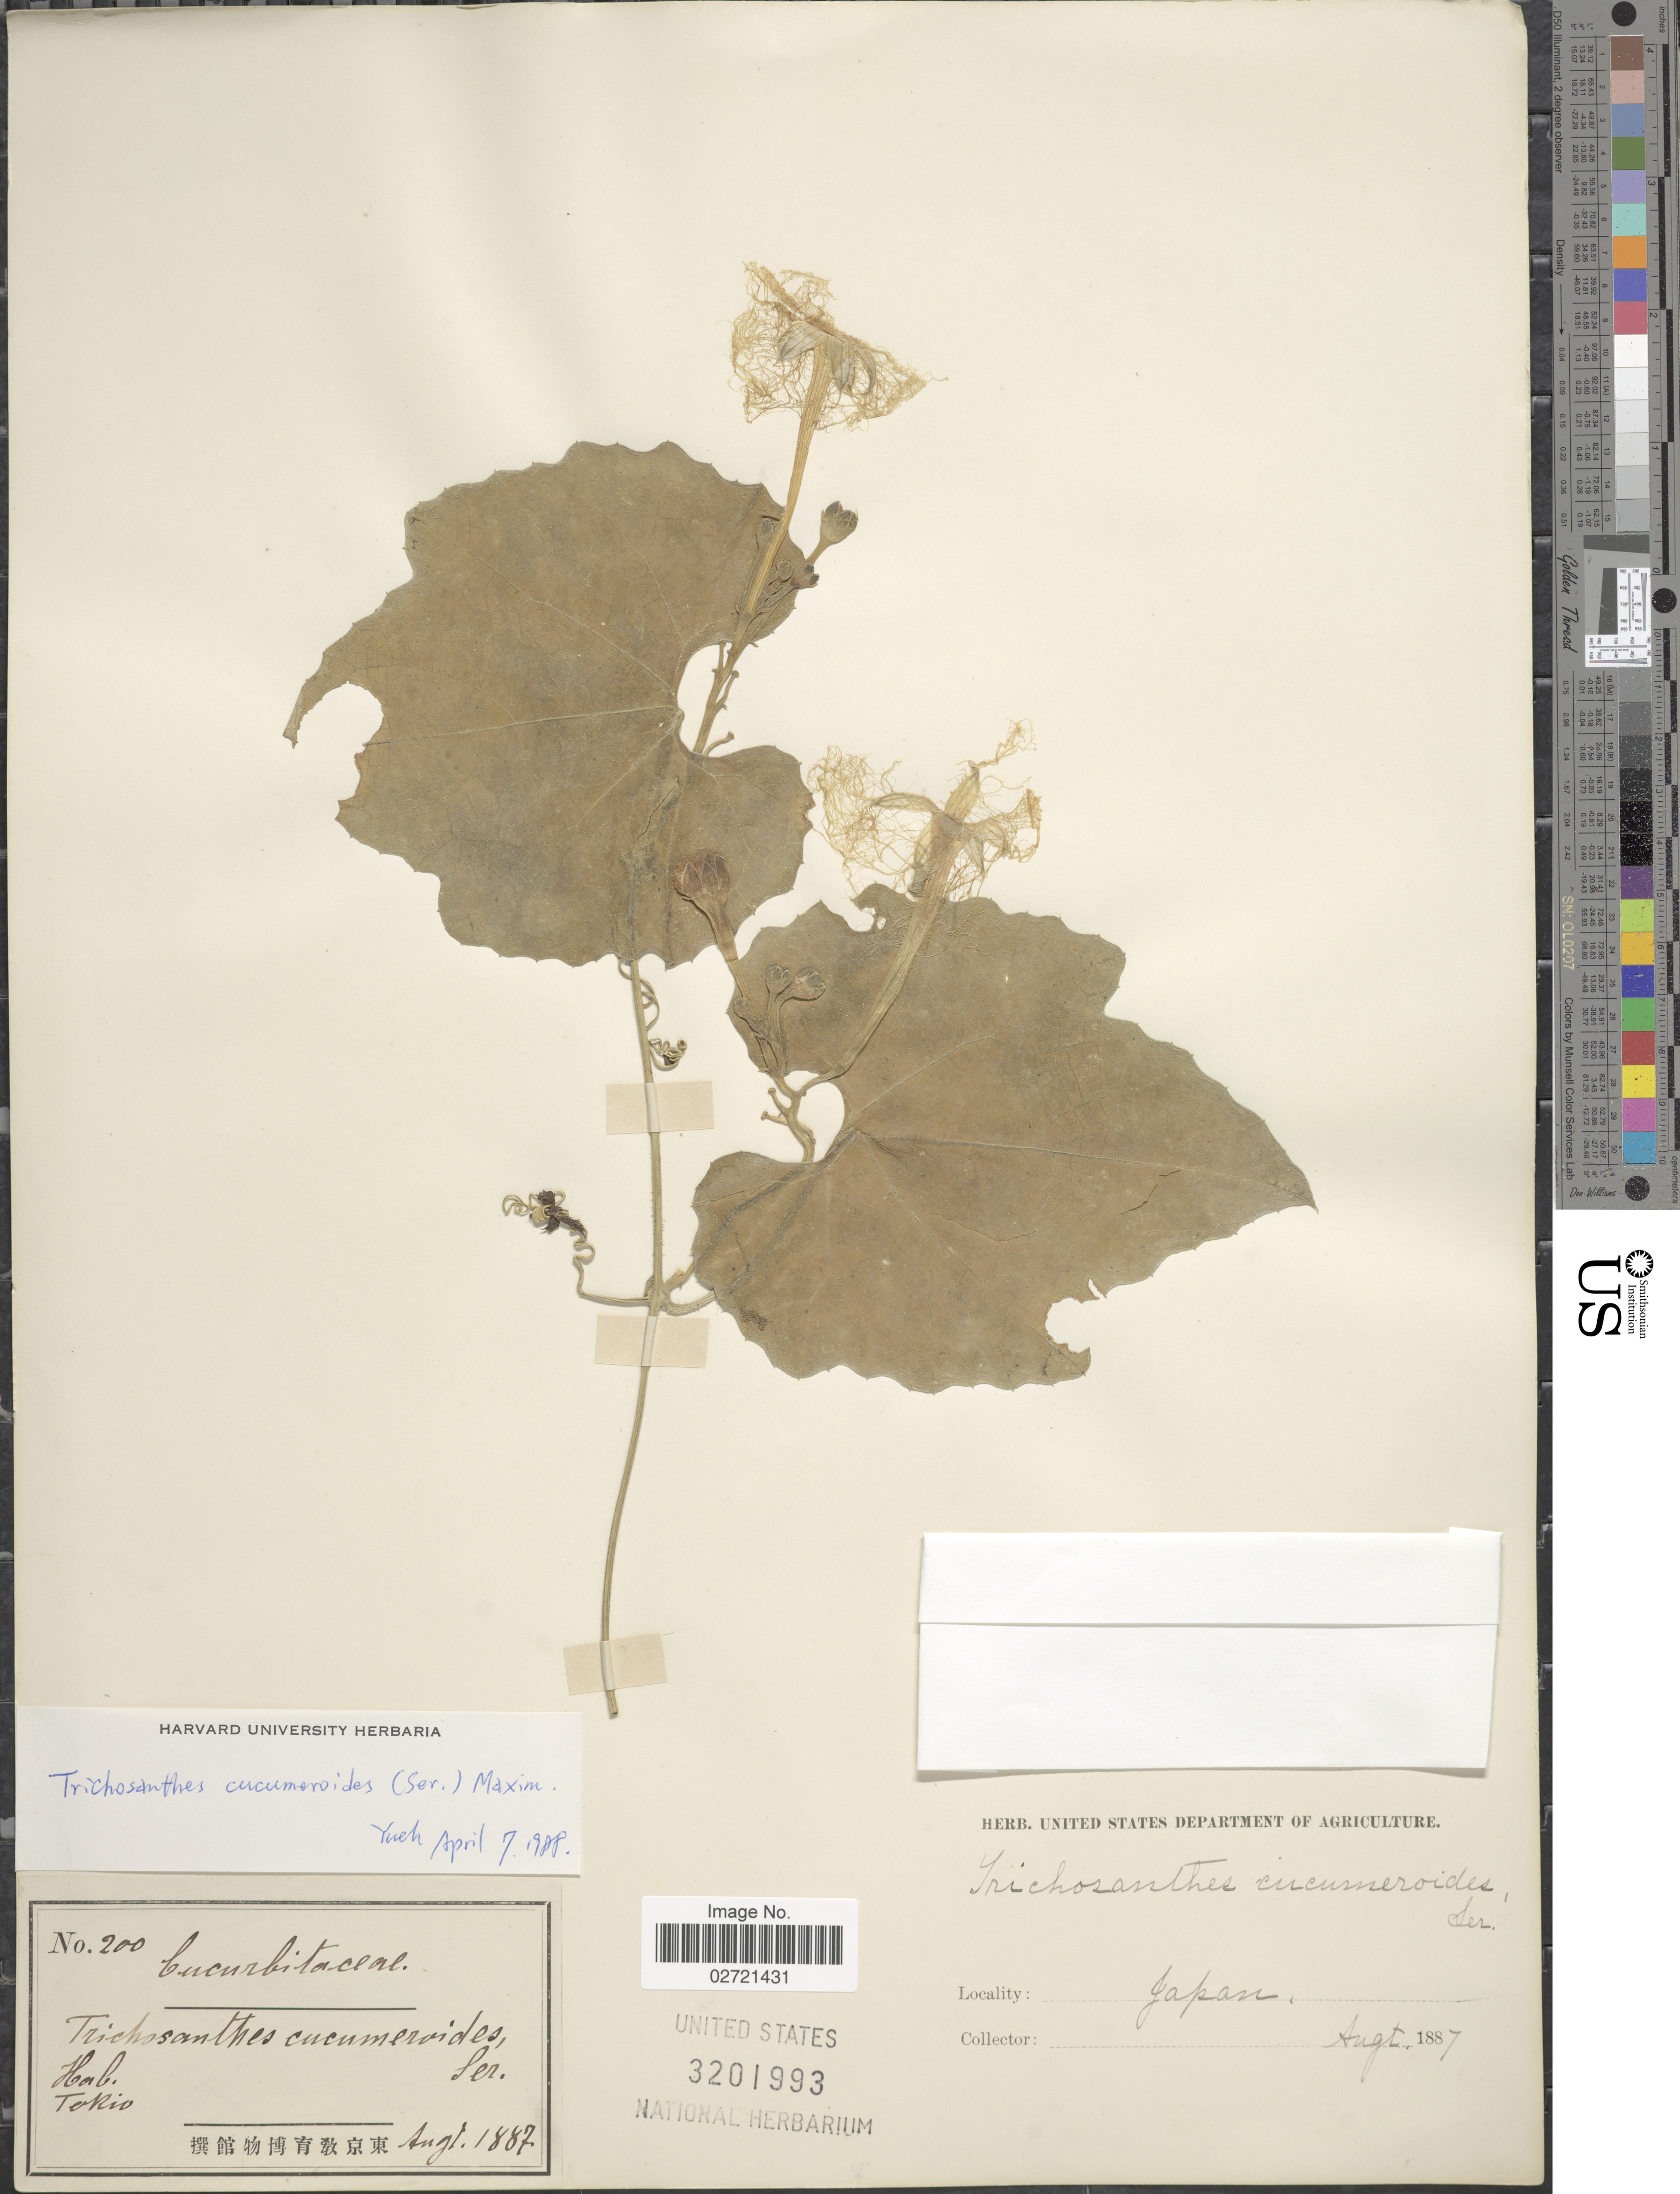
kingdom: Plantae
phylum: Tracheophyta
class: Magnoliopsida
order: Cucurbitales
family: Cucurbitaceae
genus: Trichosanthes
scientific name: Trichosanthes cucumeroides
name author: (Ser.) Maxim. ex Franch. & Sav.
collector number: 200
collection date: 1887-08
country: Japan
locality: Tokio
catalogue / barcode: US 3201993